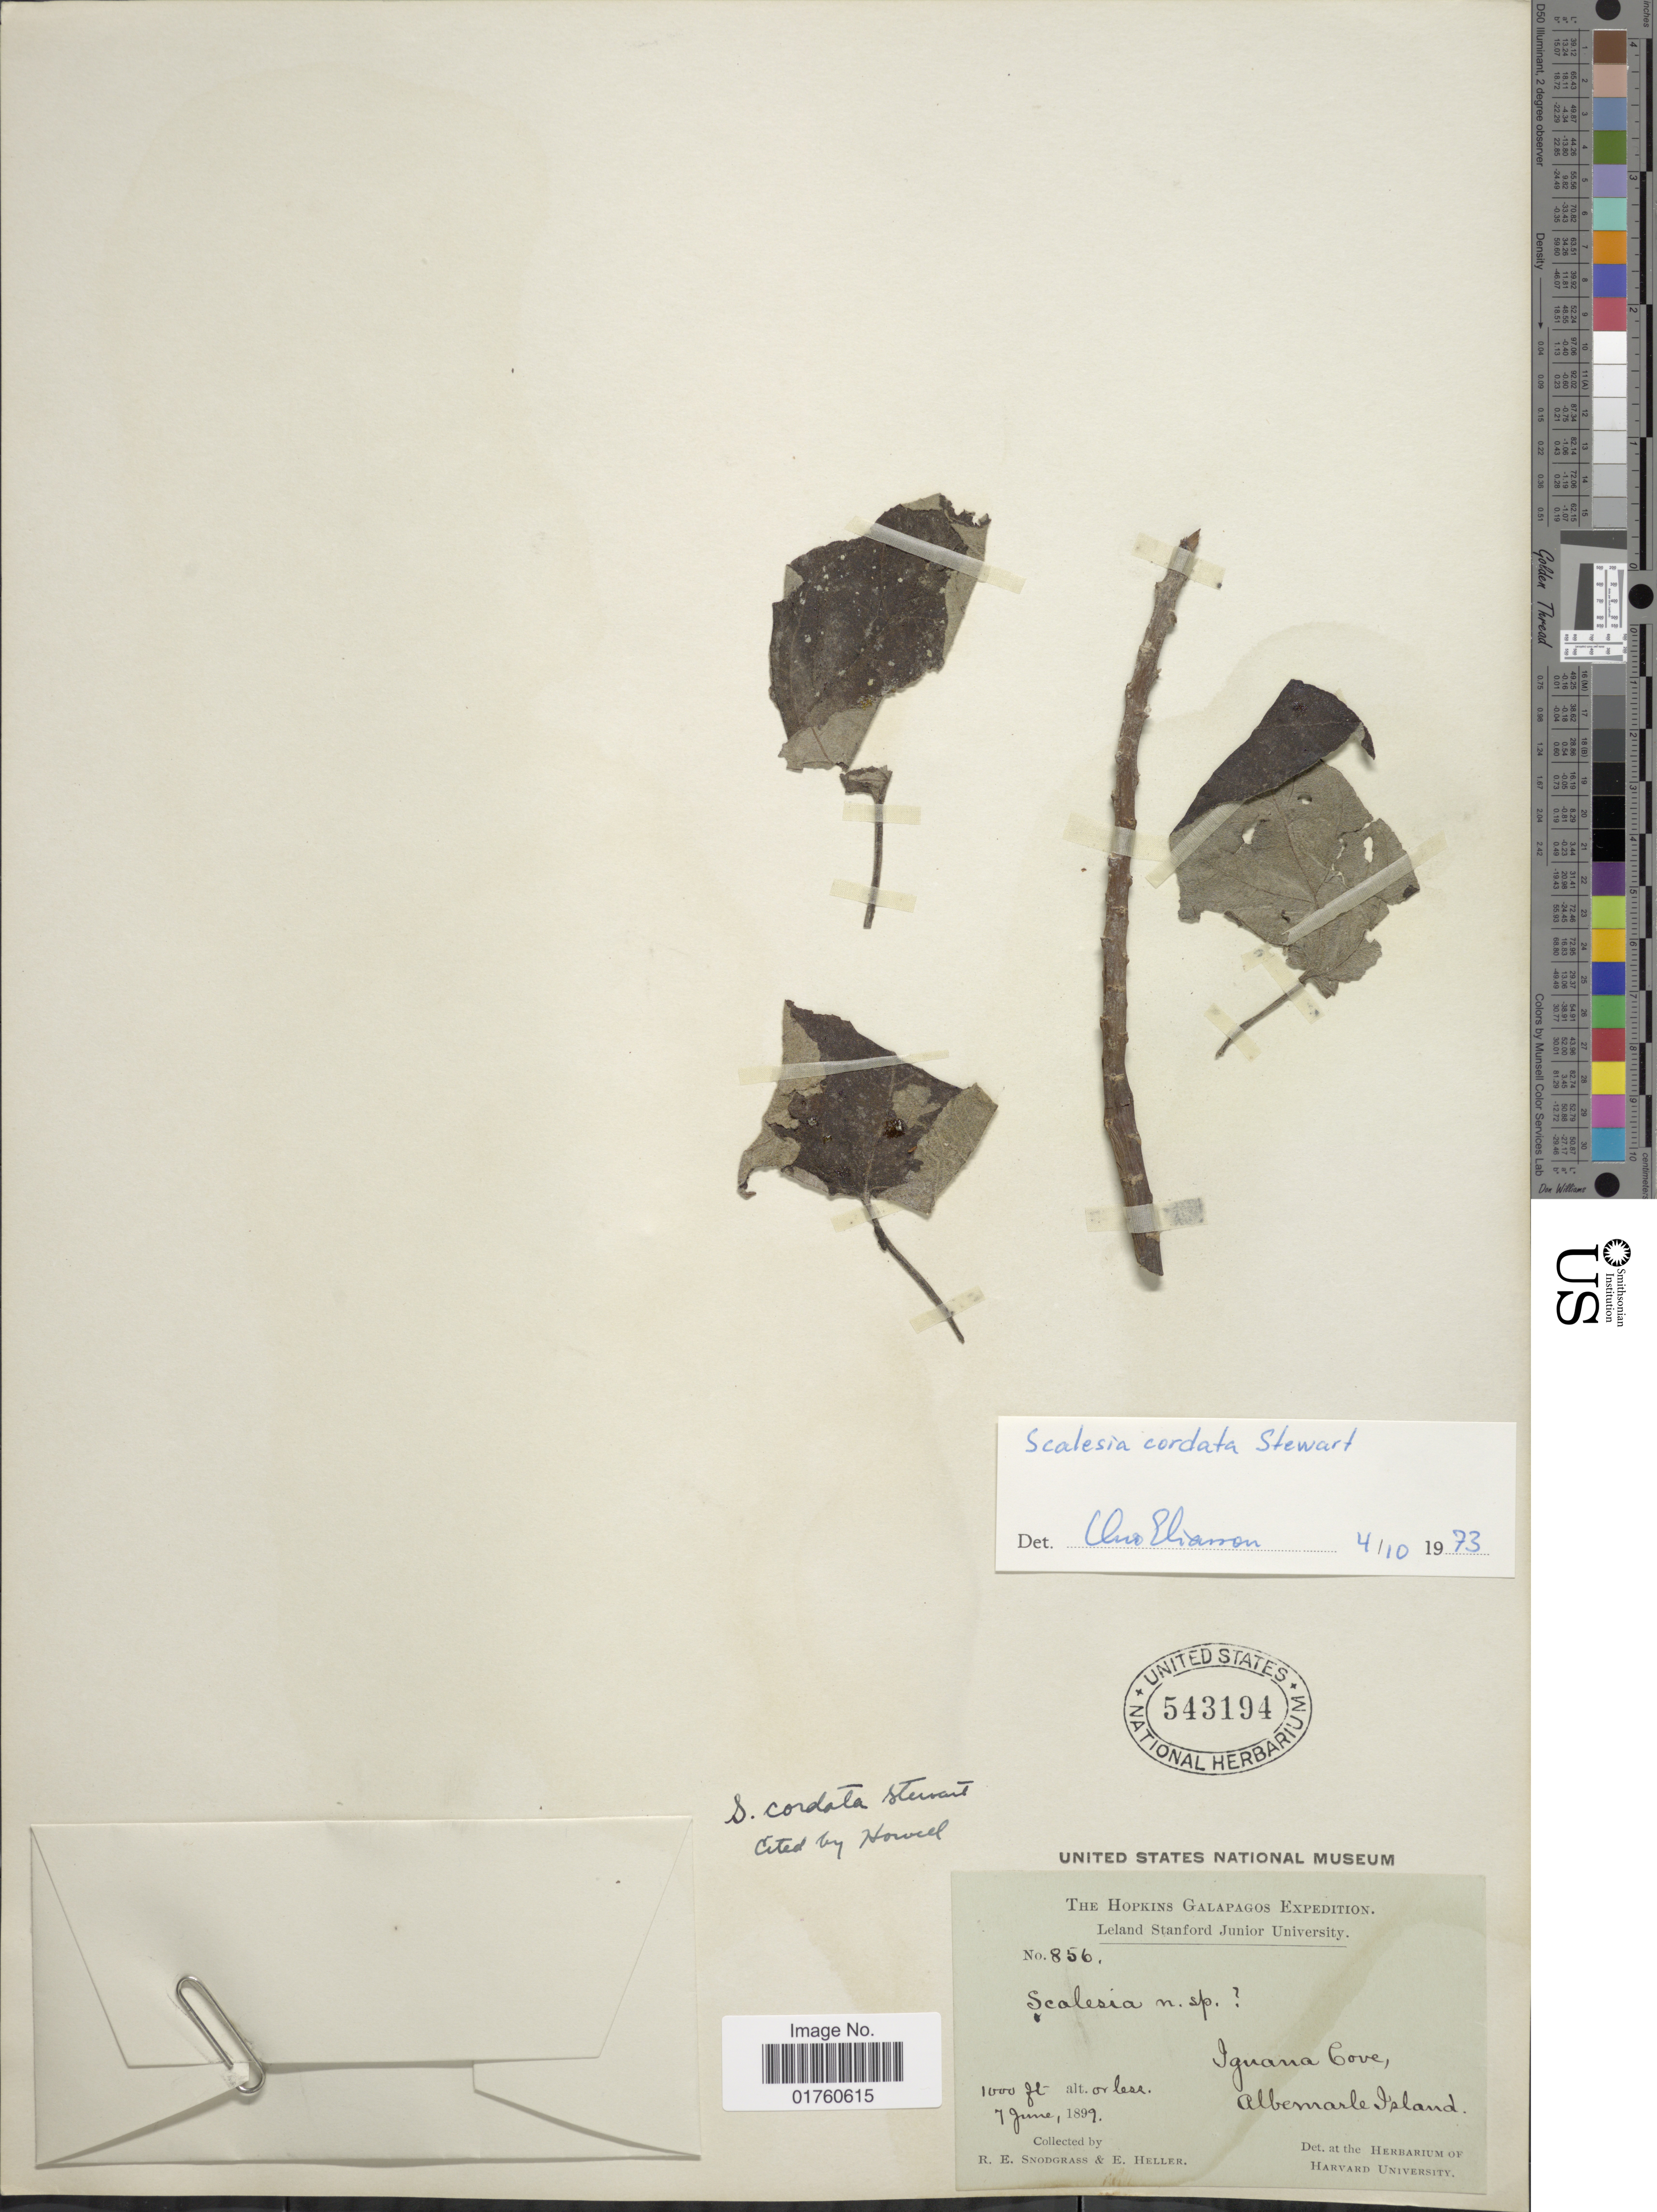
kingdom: Plantae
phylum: Tracheophyta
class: Magnoliopsida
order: Asterales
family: Asteraceae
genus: Scalesia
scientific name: Scalesia cordata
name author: Stewart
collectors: R. E. Snodgrass & E. Heller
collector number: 856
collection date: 1899-06-07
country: Ecuador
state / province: Colón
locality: Iguana Cove, Albemarle Island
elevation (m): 305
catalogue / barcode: US 543194